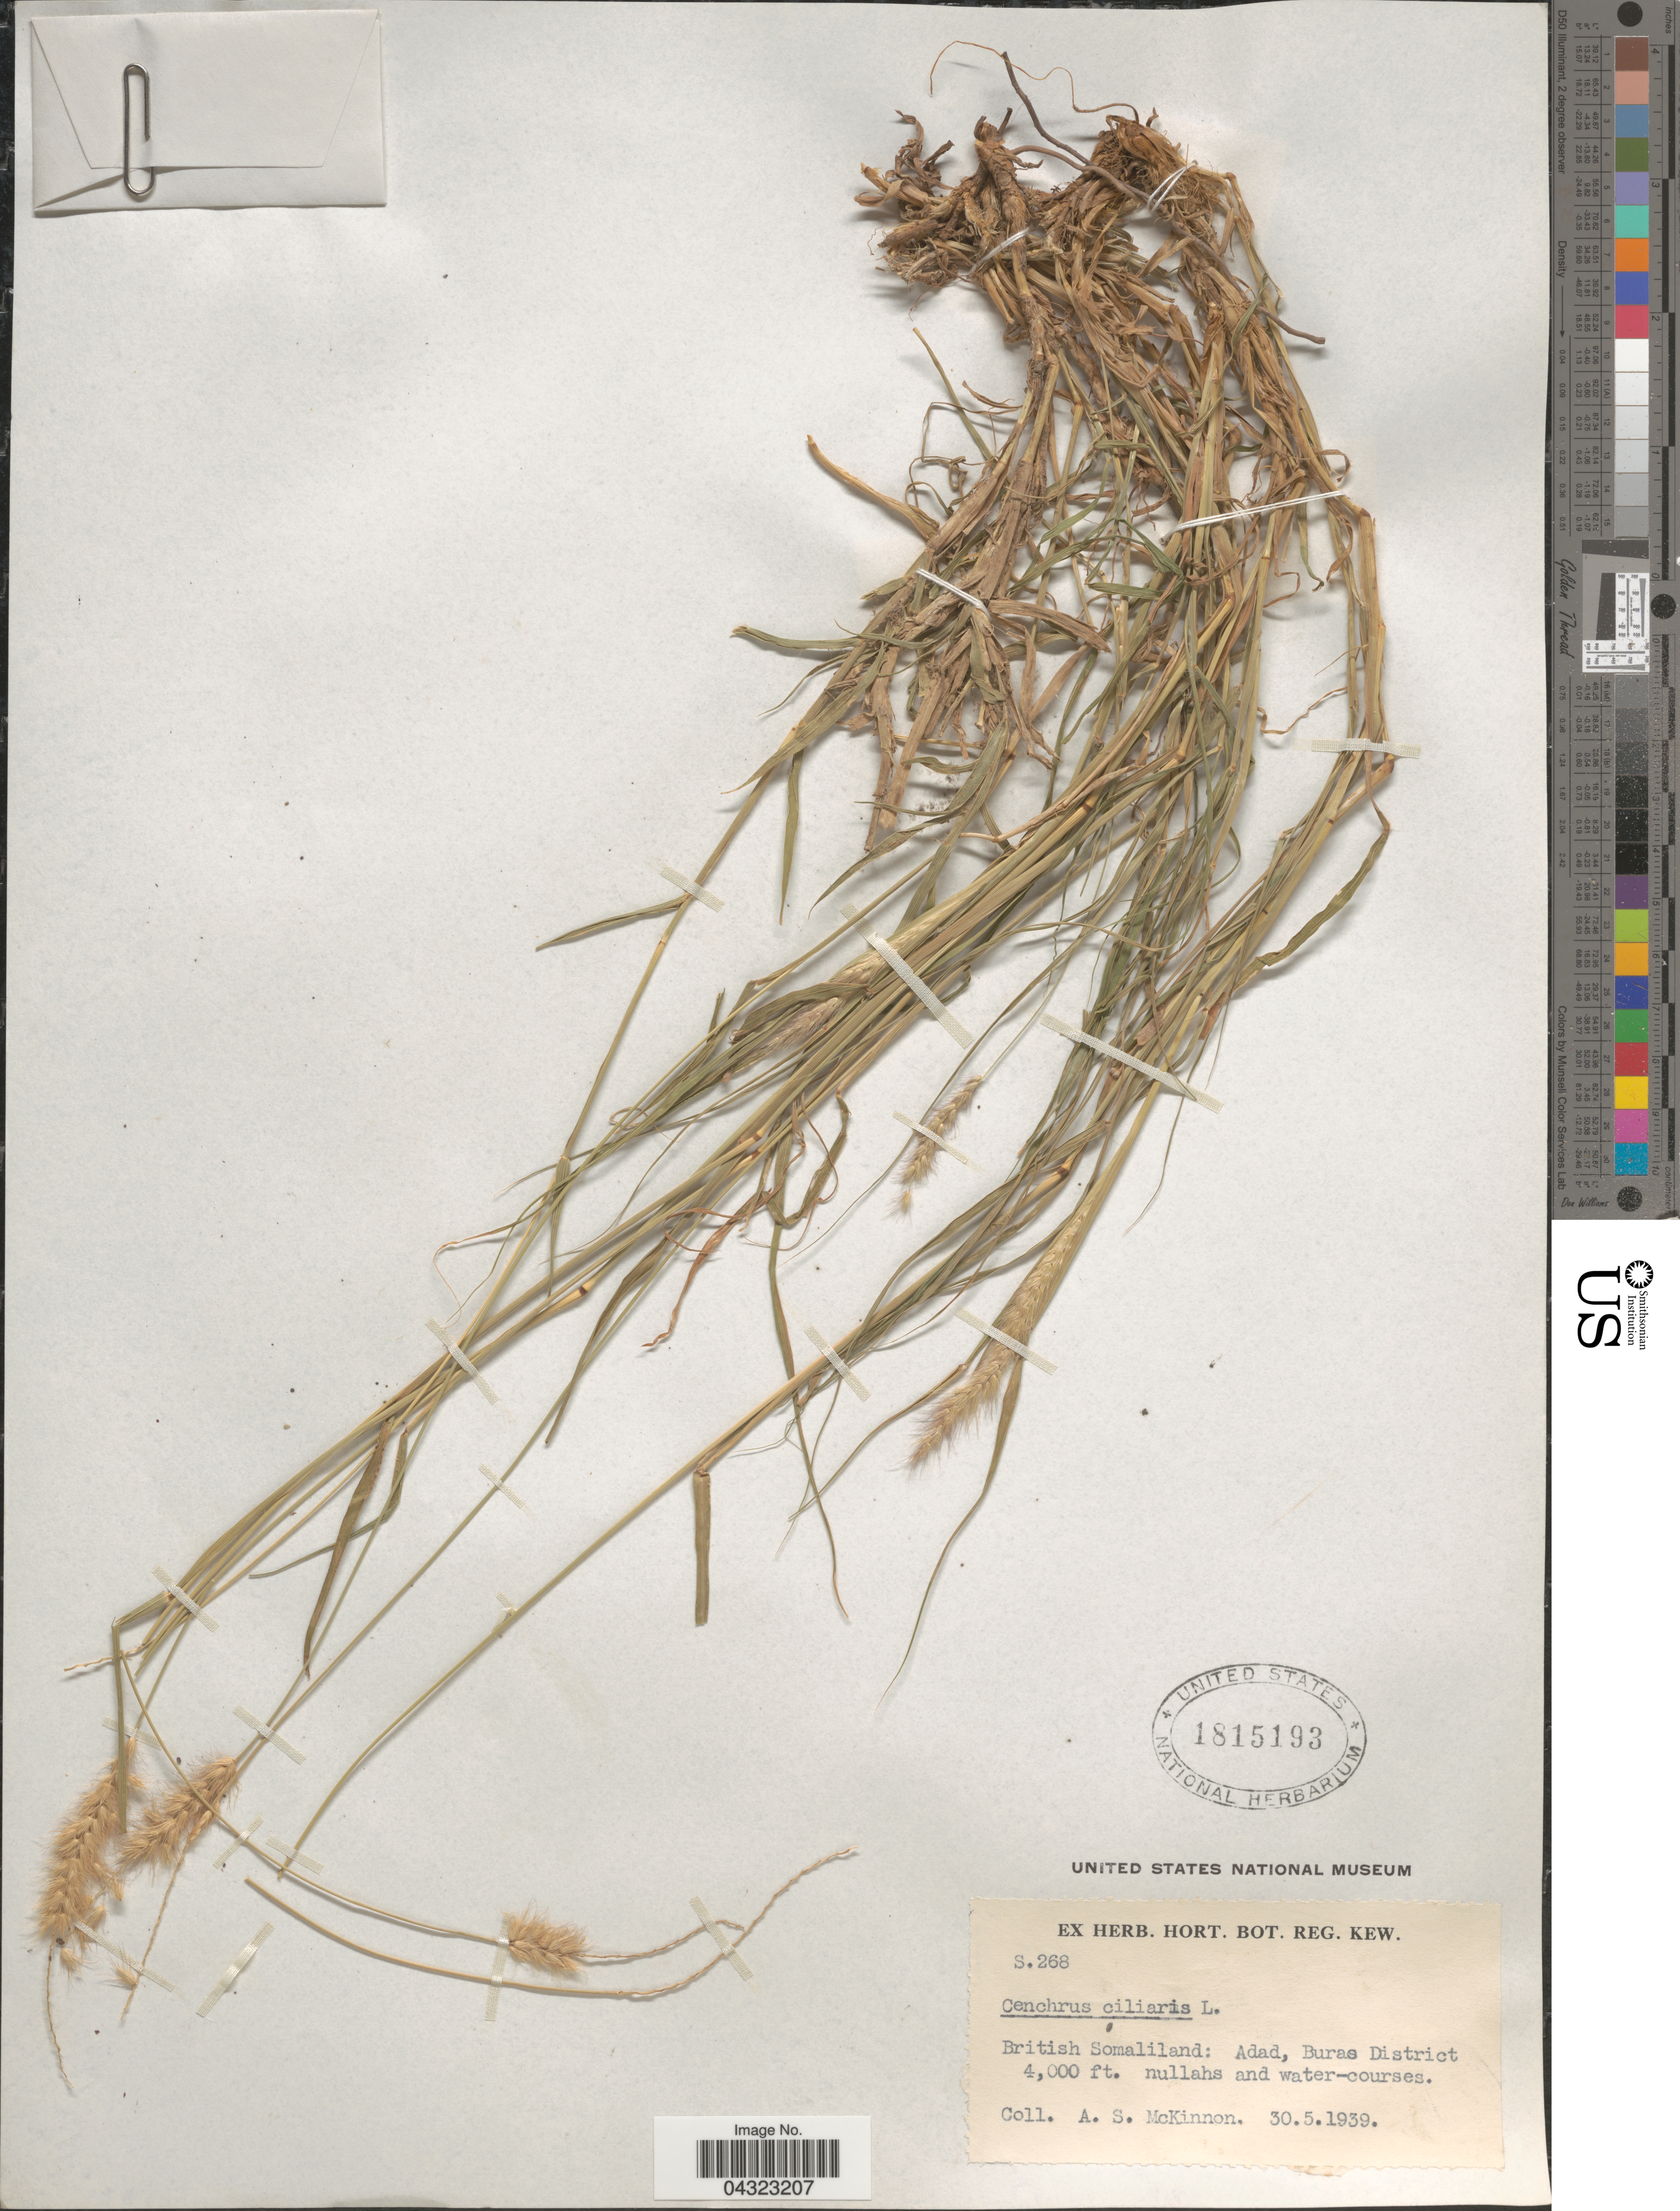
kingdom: Plantae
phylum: Tracheophyta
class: Liliopsida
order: Poales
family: Poaceae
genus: Cenchrus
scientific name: Cenchrus ciliaris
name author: L.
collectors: A. Mckinnon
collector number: S.268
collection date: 1939-05-30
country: Somalia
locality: British Somaliland: Adad, Buras District.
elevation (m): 1219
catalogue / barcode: US 1815193